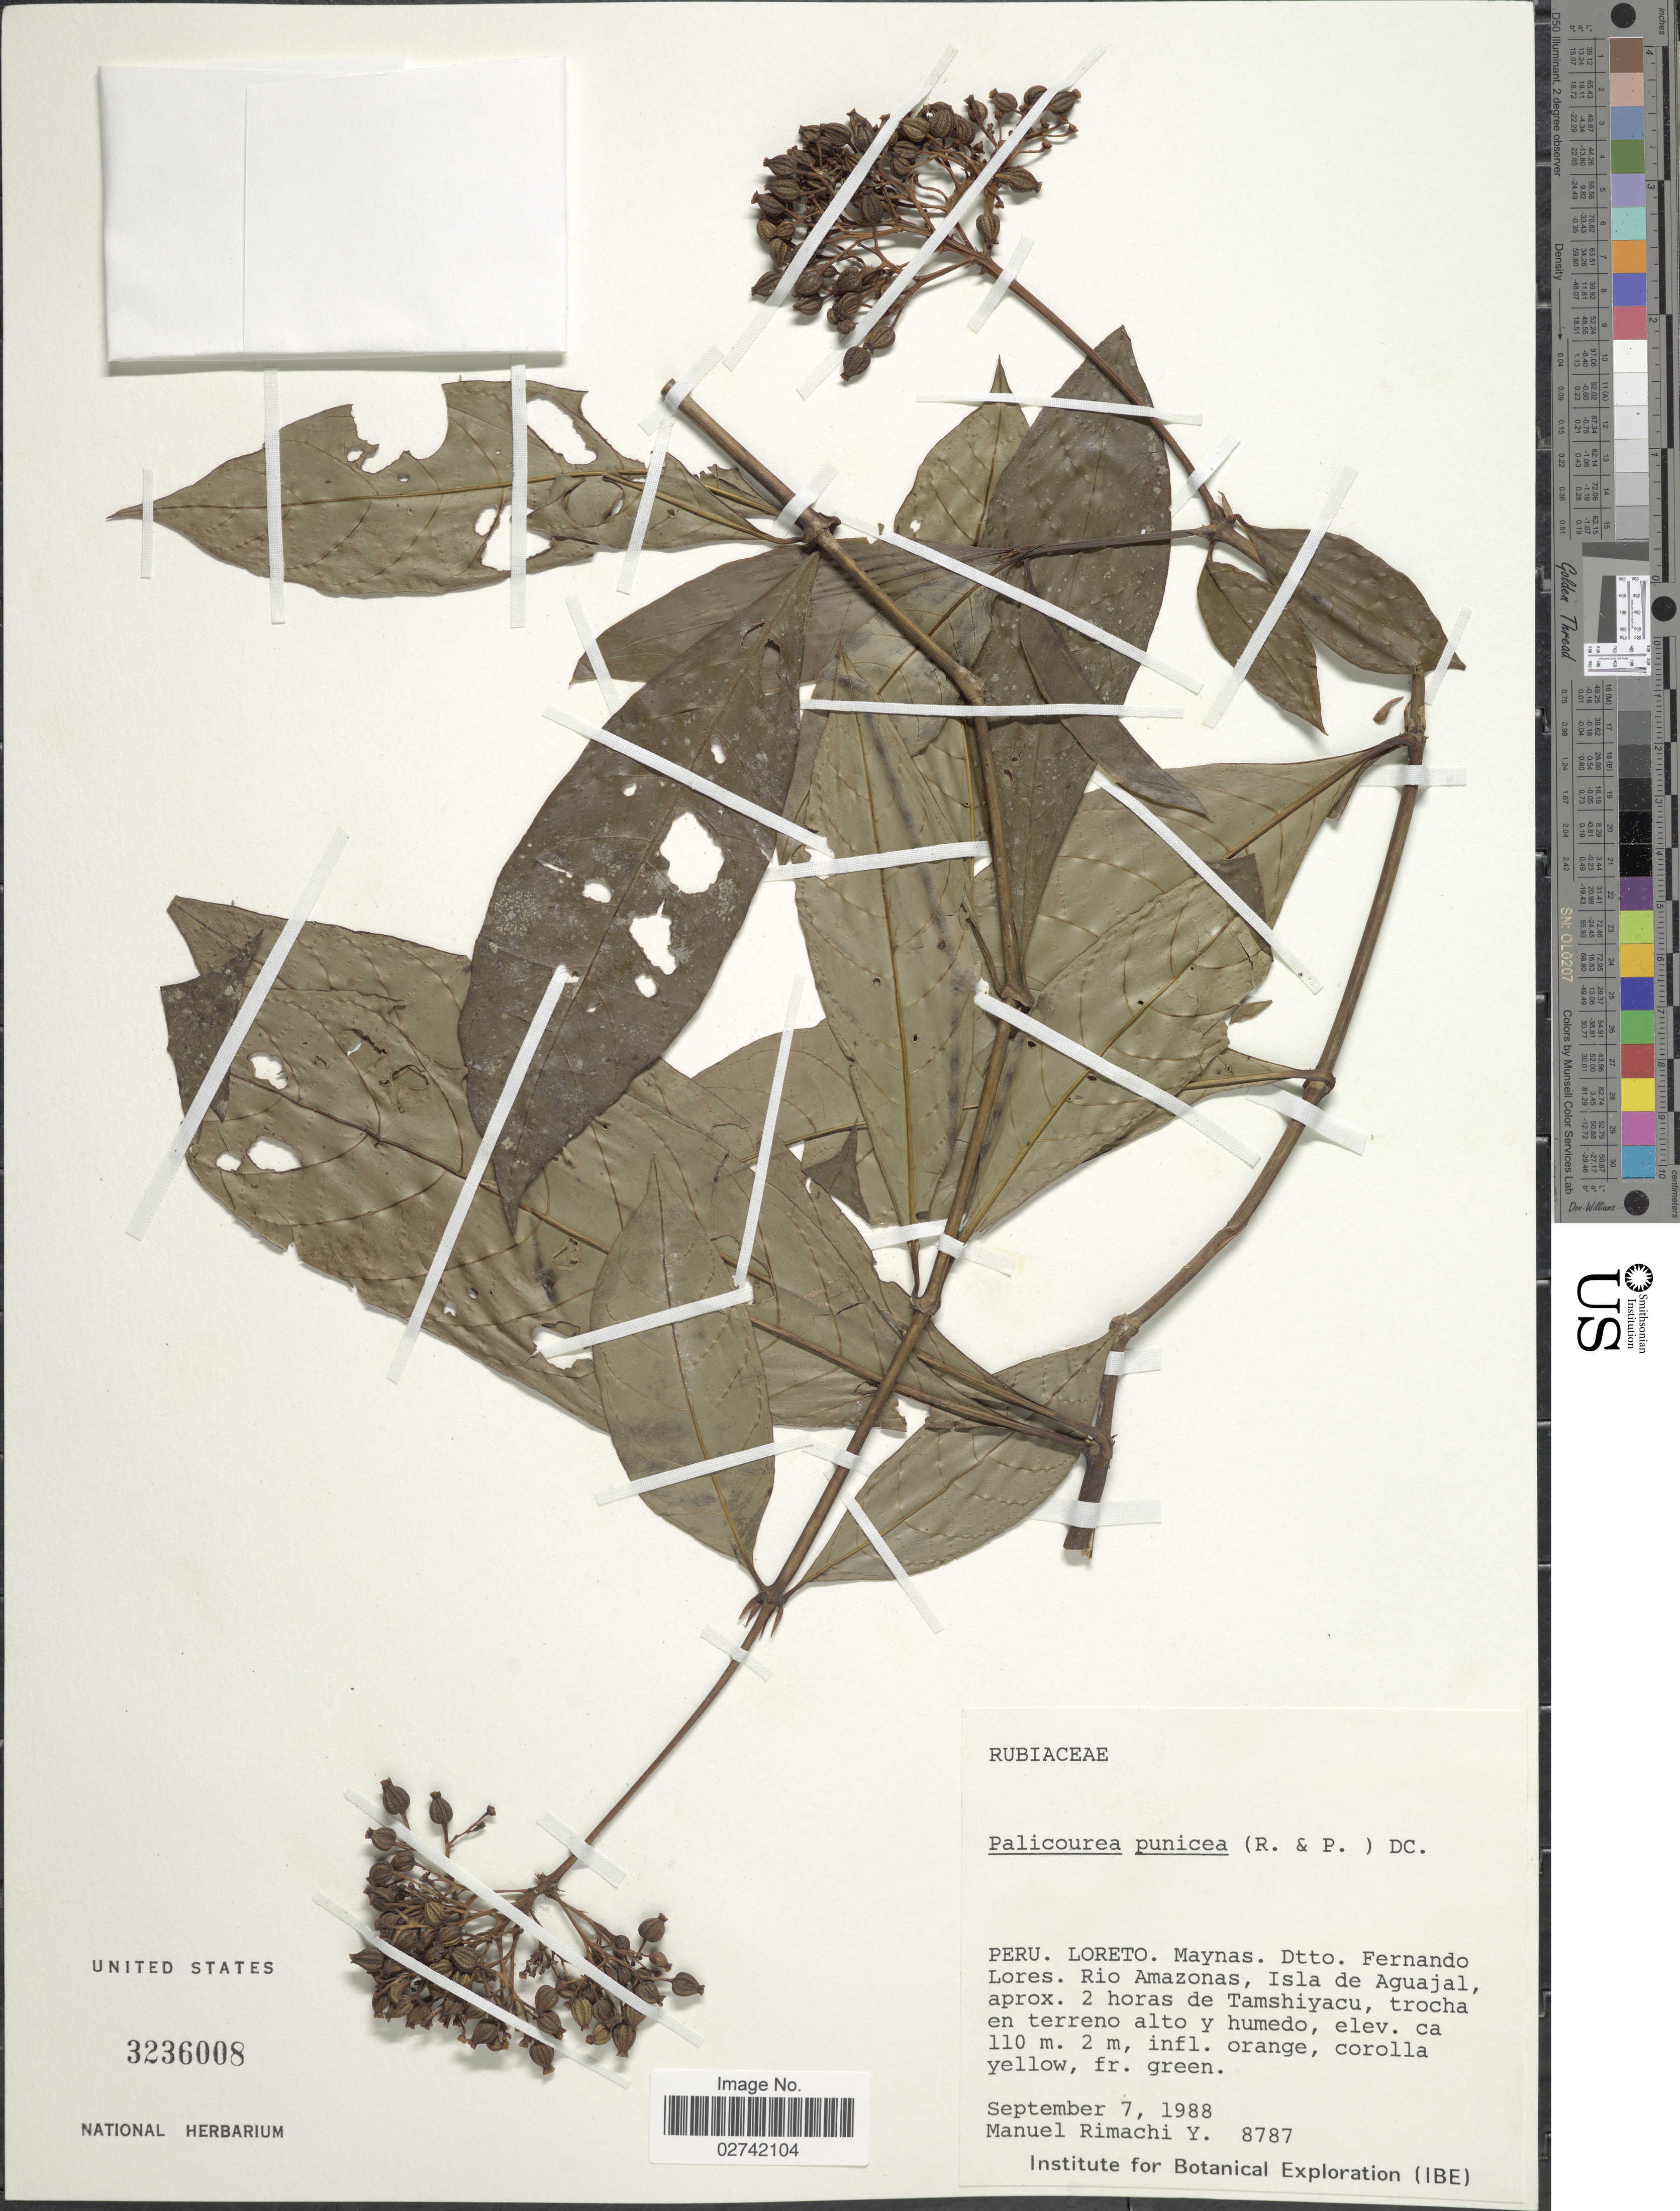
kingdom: Plantae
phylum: Tracheophyta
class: Magnoliopsida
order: Gentianales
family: Rubiaceae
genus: Palicourea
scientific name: Palicourea punicea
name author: (Ruiz & Pav.) DC.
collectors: M. Rimachi Y.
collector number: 8787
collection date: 1988-09-07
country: Peru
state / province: Loreto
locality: Maynas, Dtto. Fernando Lores, Rio Amazonas, Isla de Aguajal, aprox. 2 horas de Tamshiyacu, trocha en terreno alto y humedo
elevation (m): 110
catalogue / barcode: US 3236008